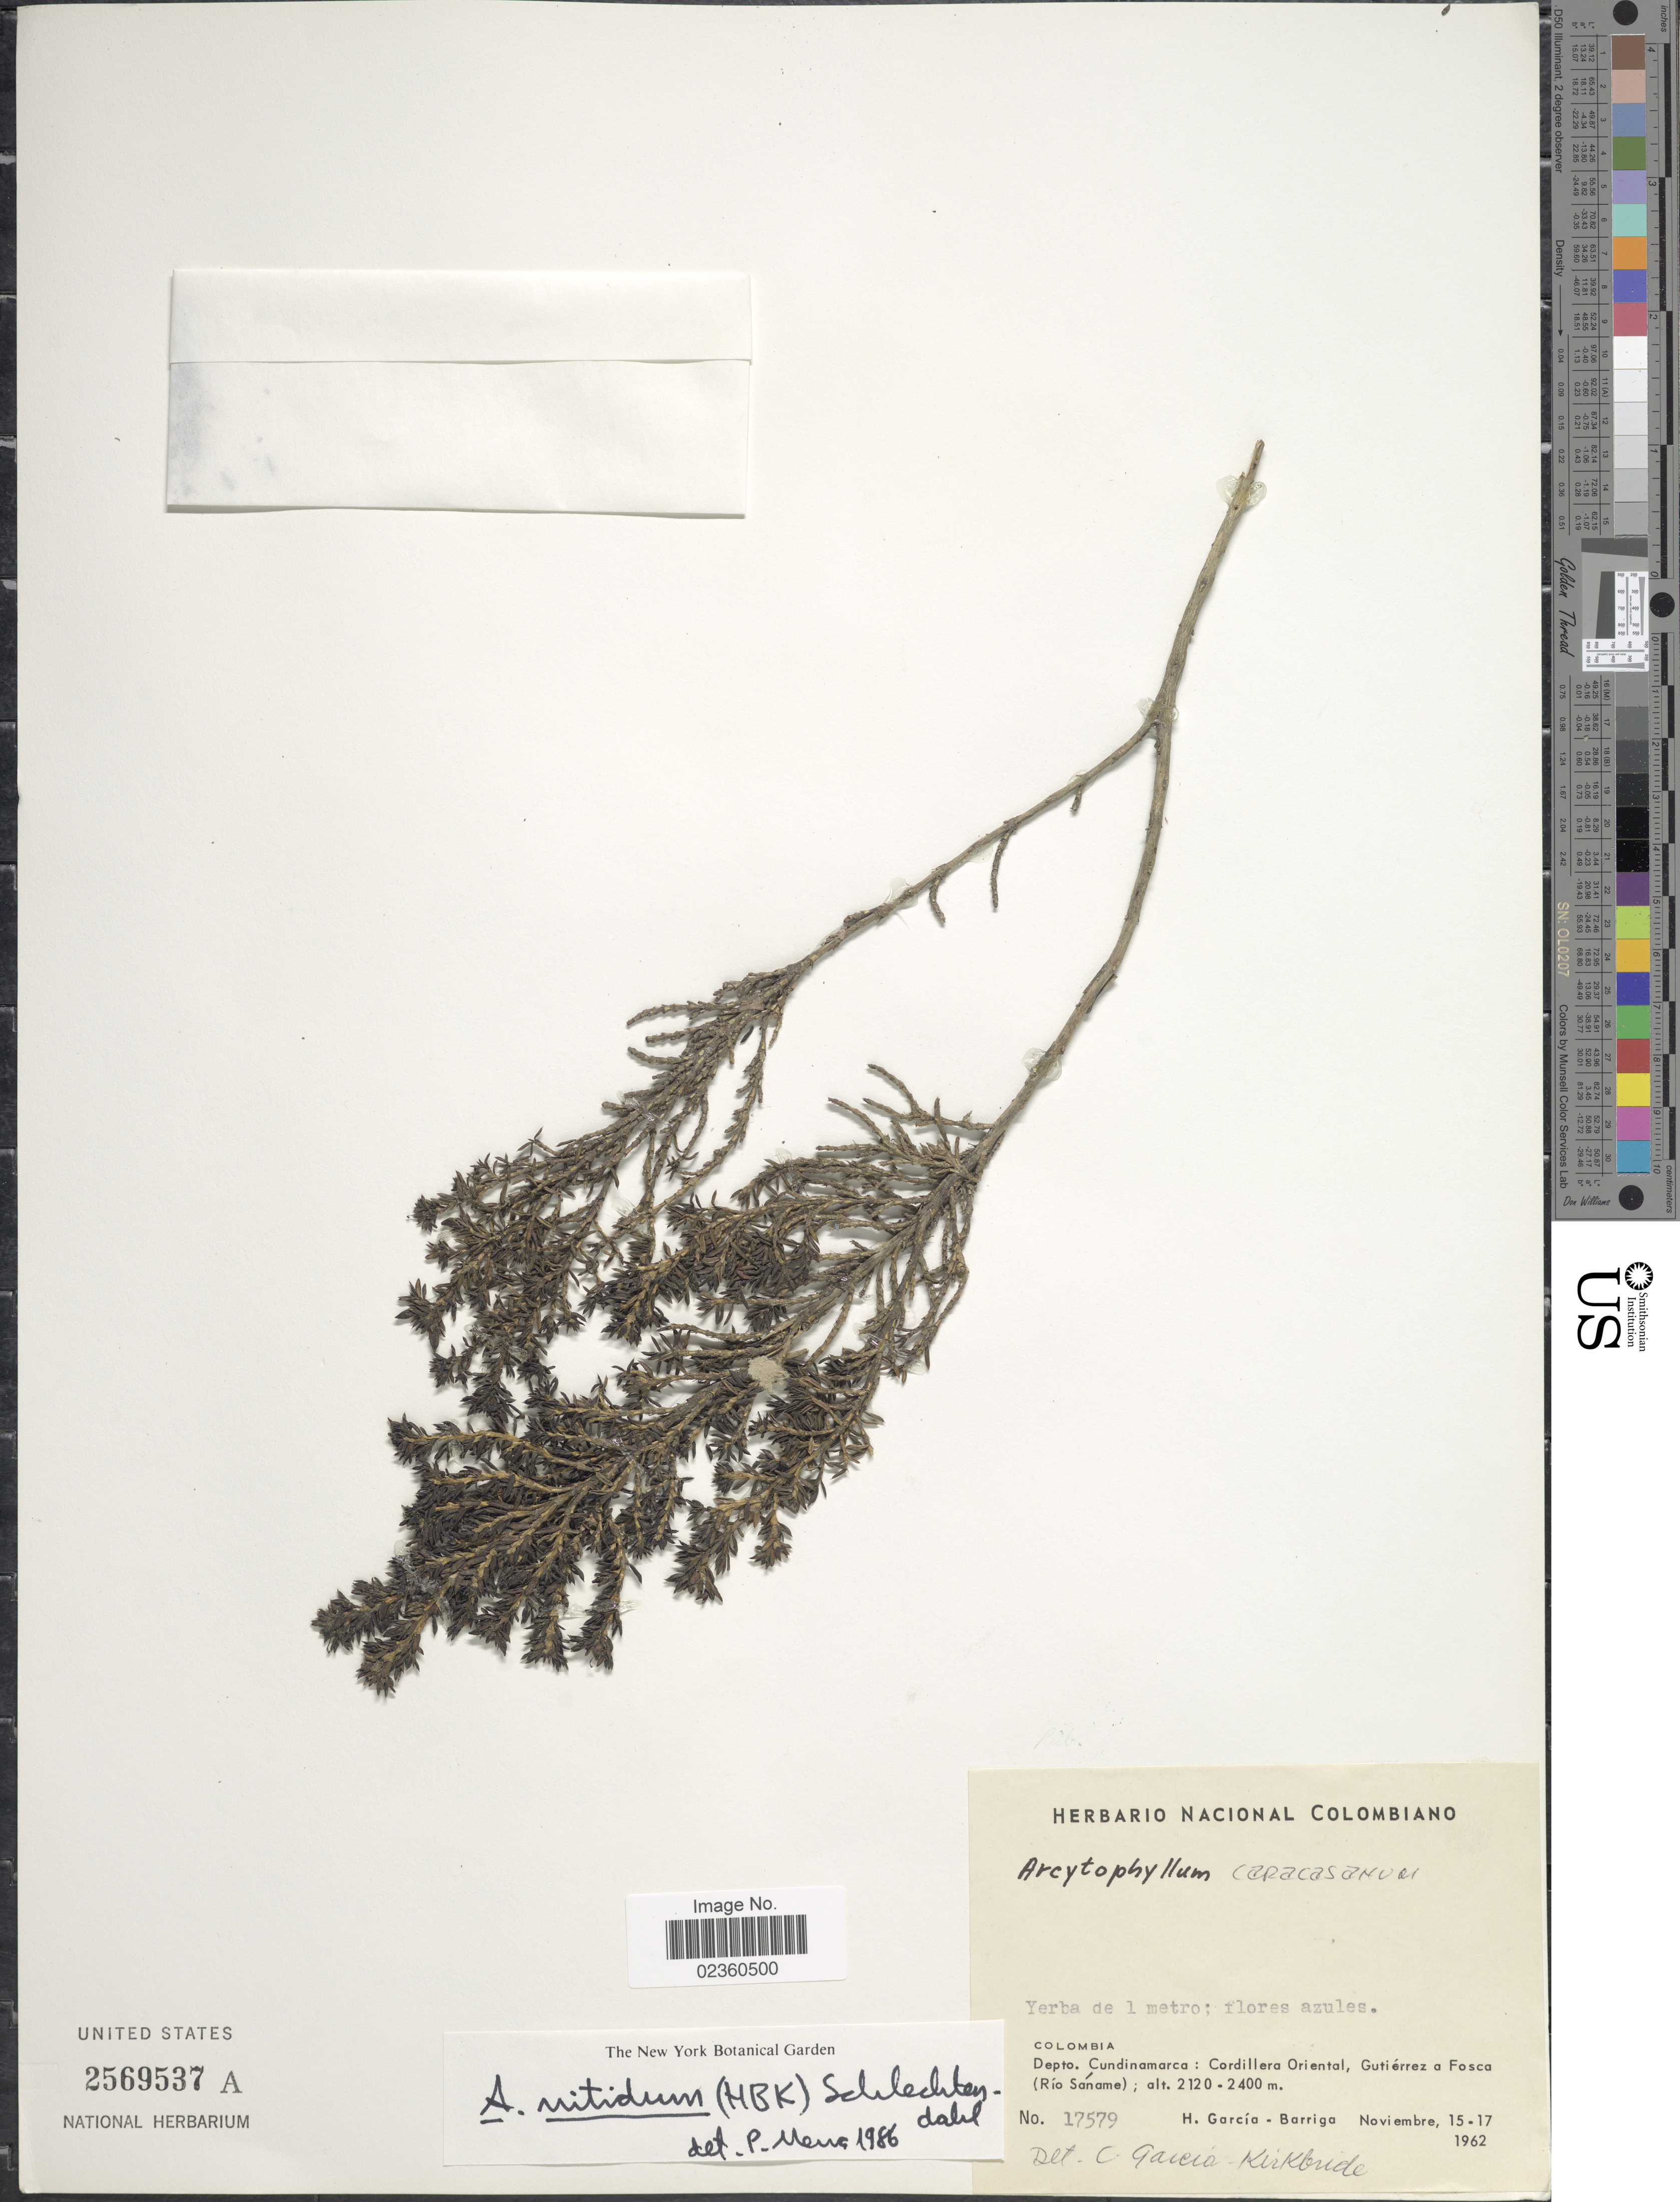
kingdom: Plantae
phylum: Tracheophyta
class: Magnoliopsida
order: Gentianales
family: Rubiaceae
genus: Arcytophyllum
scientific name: Arcytophyllum nitidum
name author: (Kunth) Schltdl.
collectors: H. García Barriga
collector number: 17579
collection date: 1962-11-15/1962-11-17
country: Colombia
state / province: Cundinamarca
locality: Depto Cundinamarca: Cordillera Oriental, Gutiérrez a Fosca (Río Sáname)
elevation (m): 2120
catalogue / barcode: US 2569537A